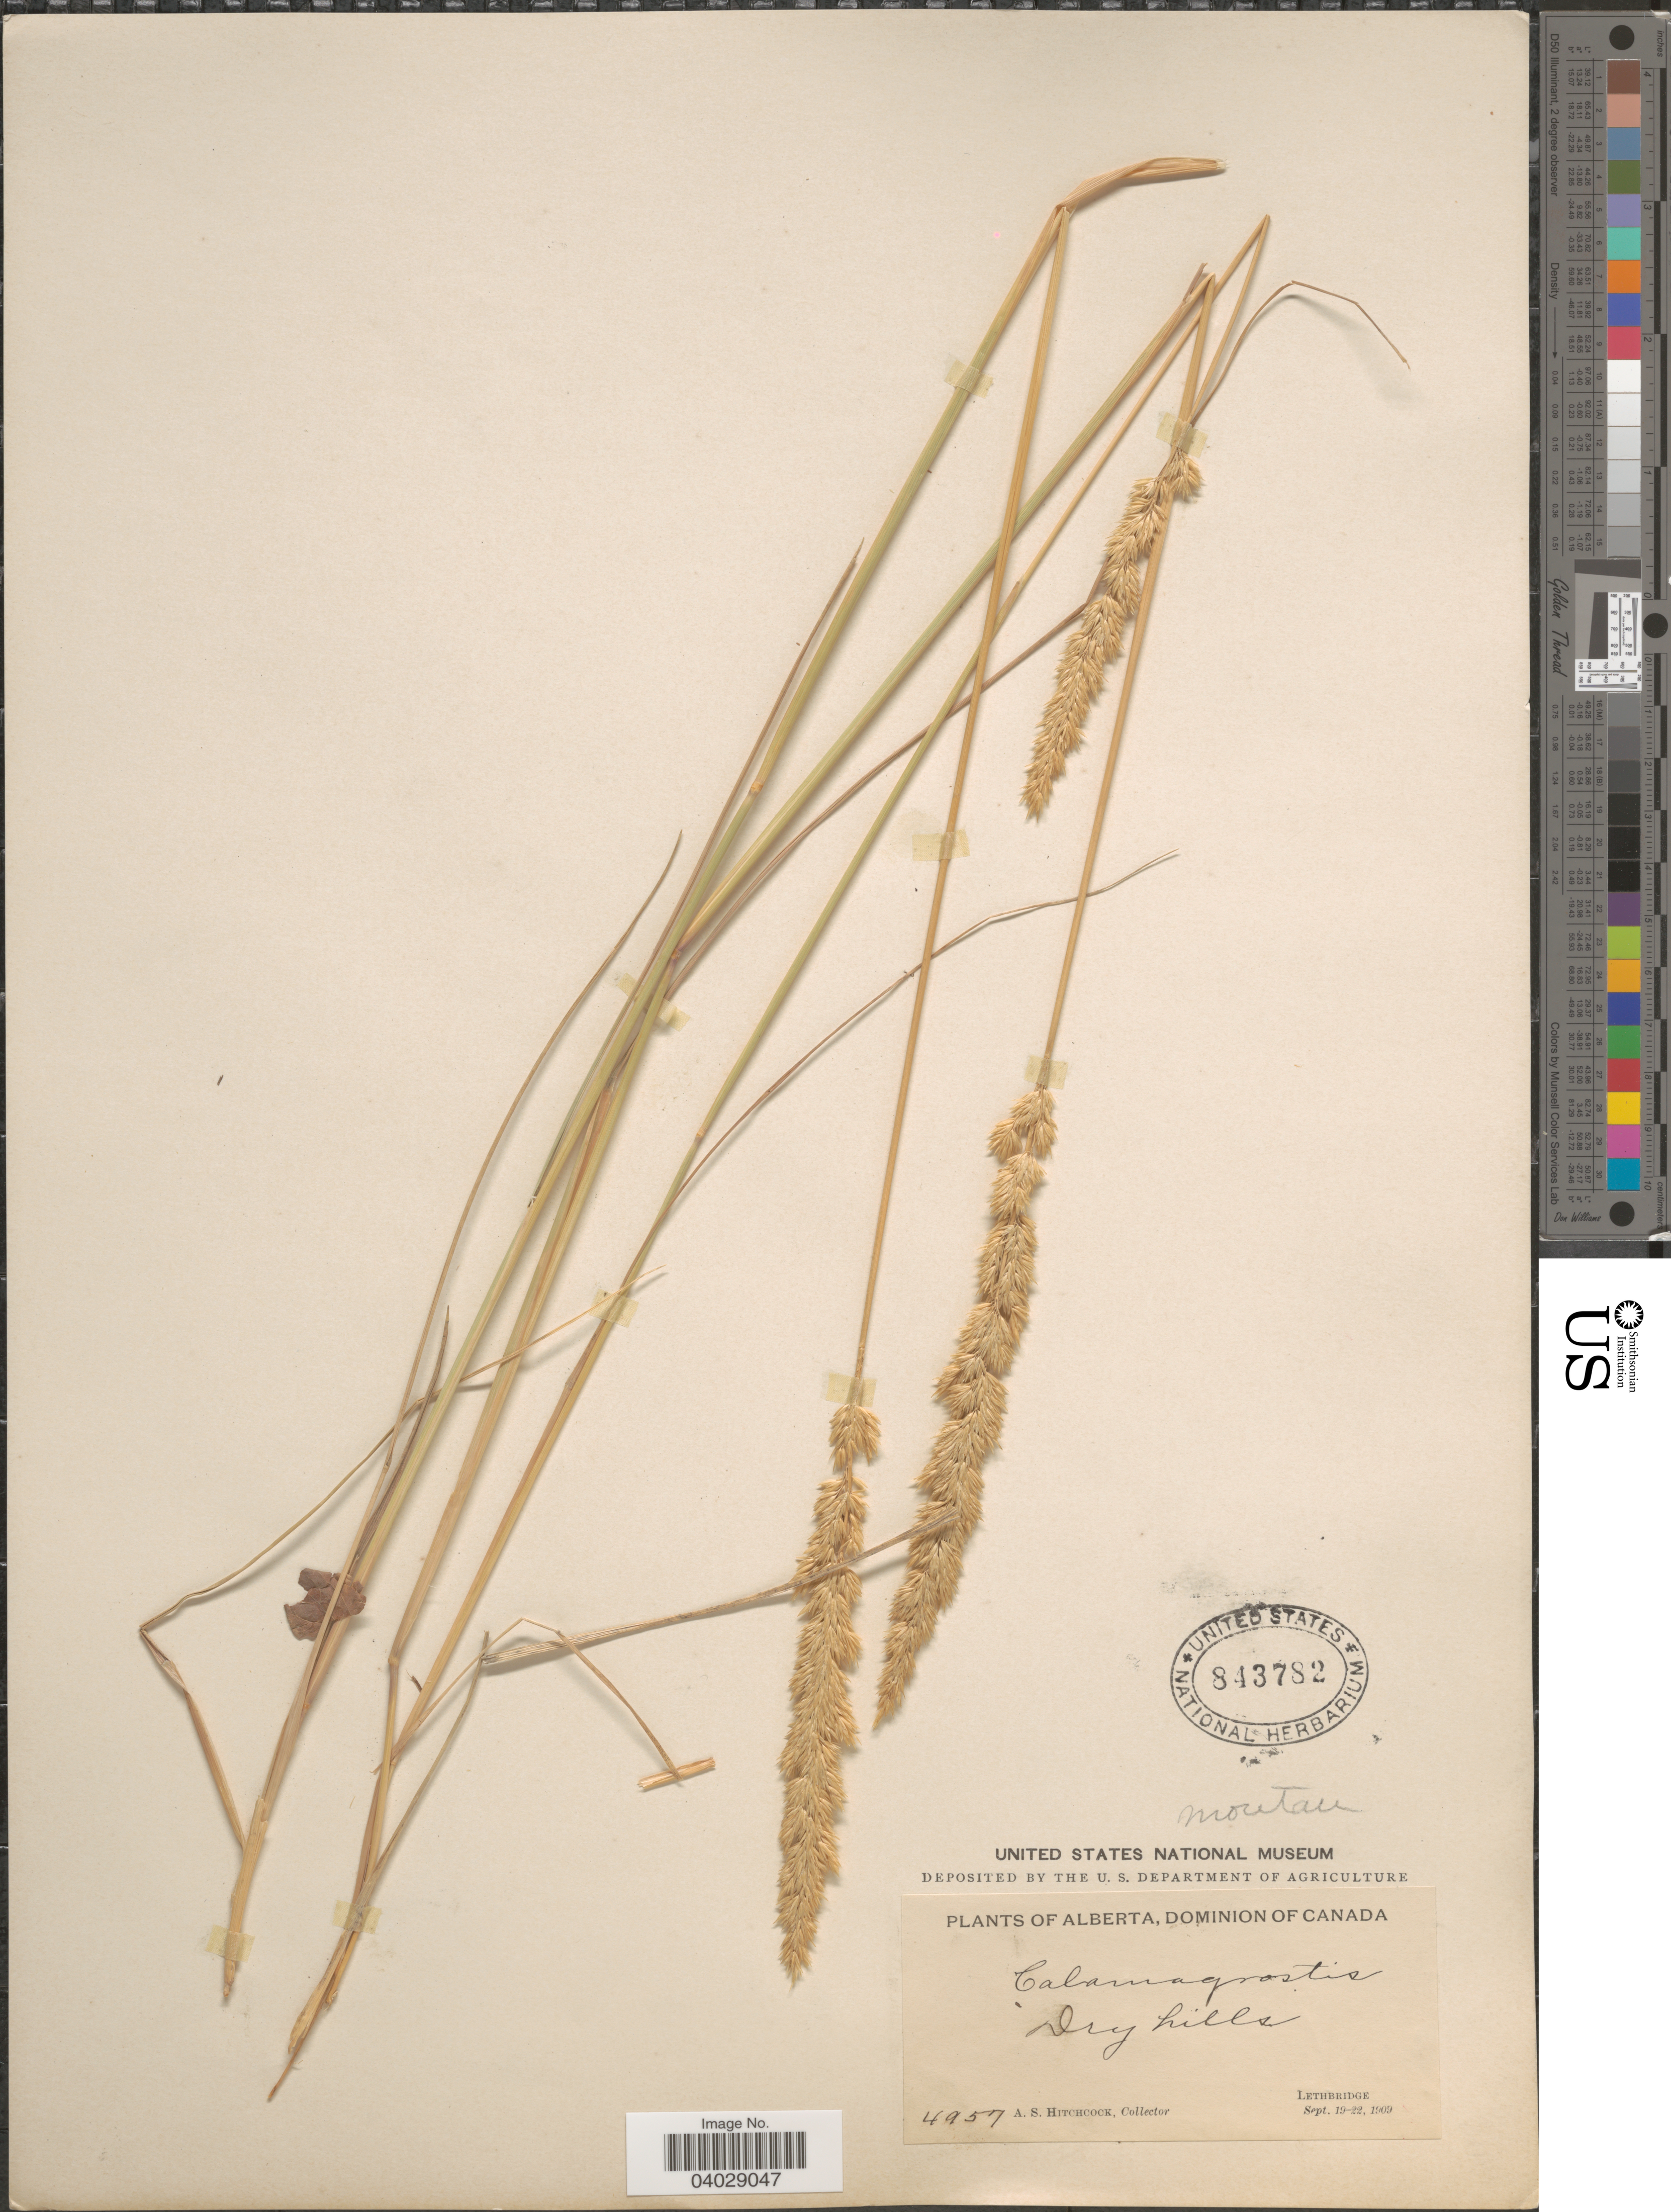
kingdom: Plantae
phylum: Tracheophyta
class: Liliopsida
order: Poales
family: Poaceae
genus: Calamagrostis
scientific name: Calamagrostis montanensis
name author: Scribn. ex Vasey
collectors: A. S. Hitchcock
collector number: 4957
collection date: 1909-09-19/1909-09-22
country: Canada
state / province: Alberta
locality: Dominion of Canada. Lethbridge.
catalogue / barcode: US 843782